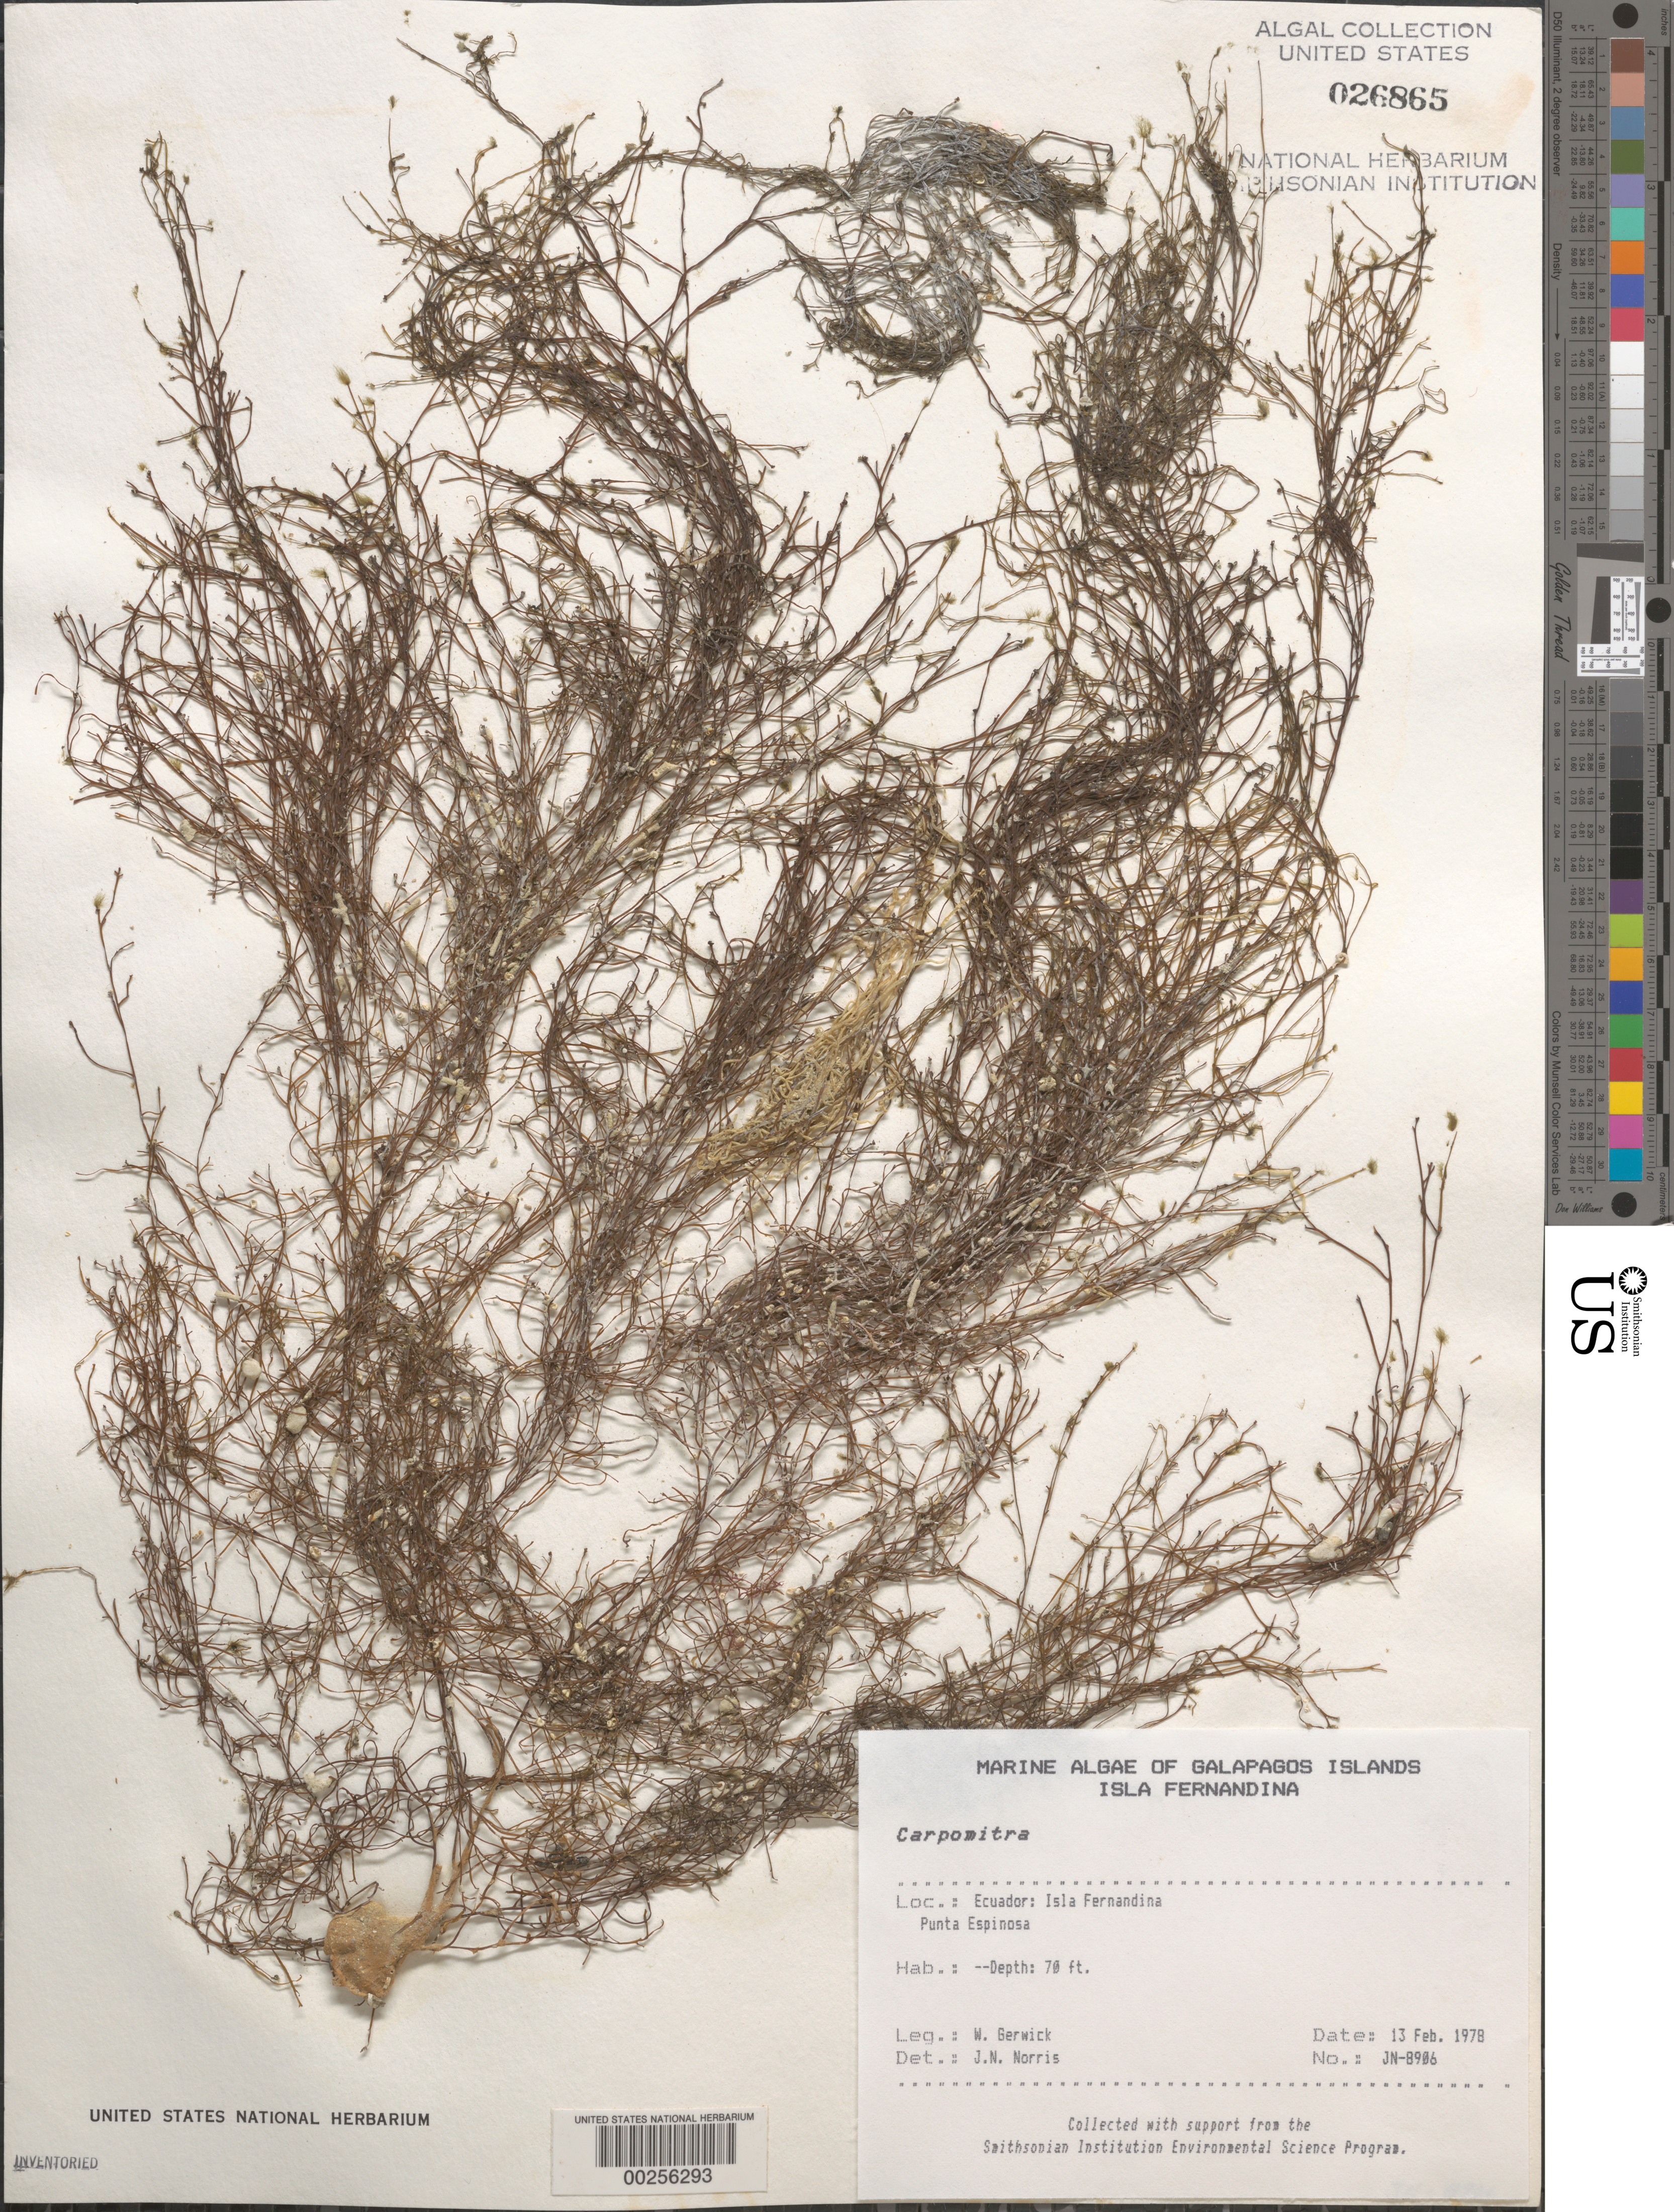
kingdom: Chromista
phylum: Ochrophyta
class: Phaeophyceae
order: Sporochnales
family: Sporochnaceae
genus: Carpomitra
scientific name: Carpomitra sp.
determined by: Norris, James N.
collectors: W. Gerwick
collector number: JN-8906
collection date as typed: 13 Feb 1978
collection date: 1978-02-13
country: Ecuador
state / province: Colón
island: Fernandina [Narborough]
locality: Punta Espinosa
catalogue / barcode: US 26865